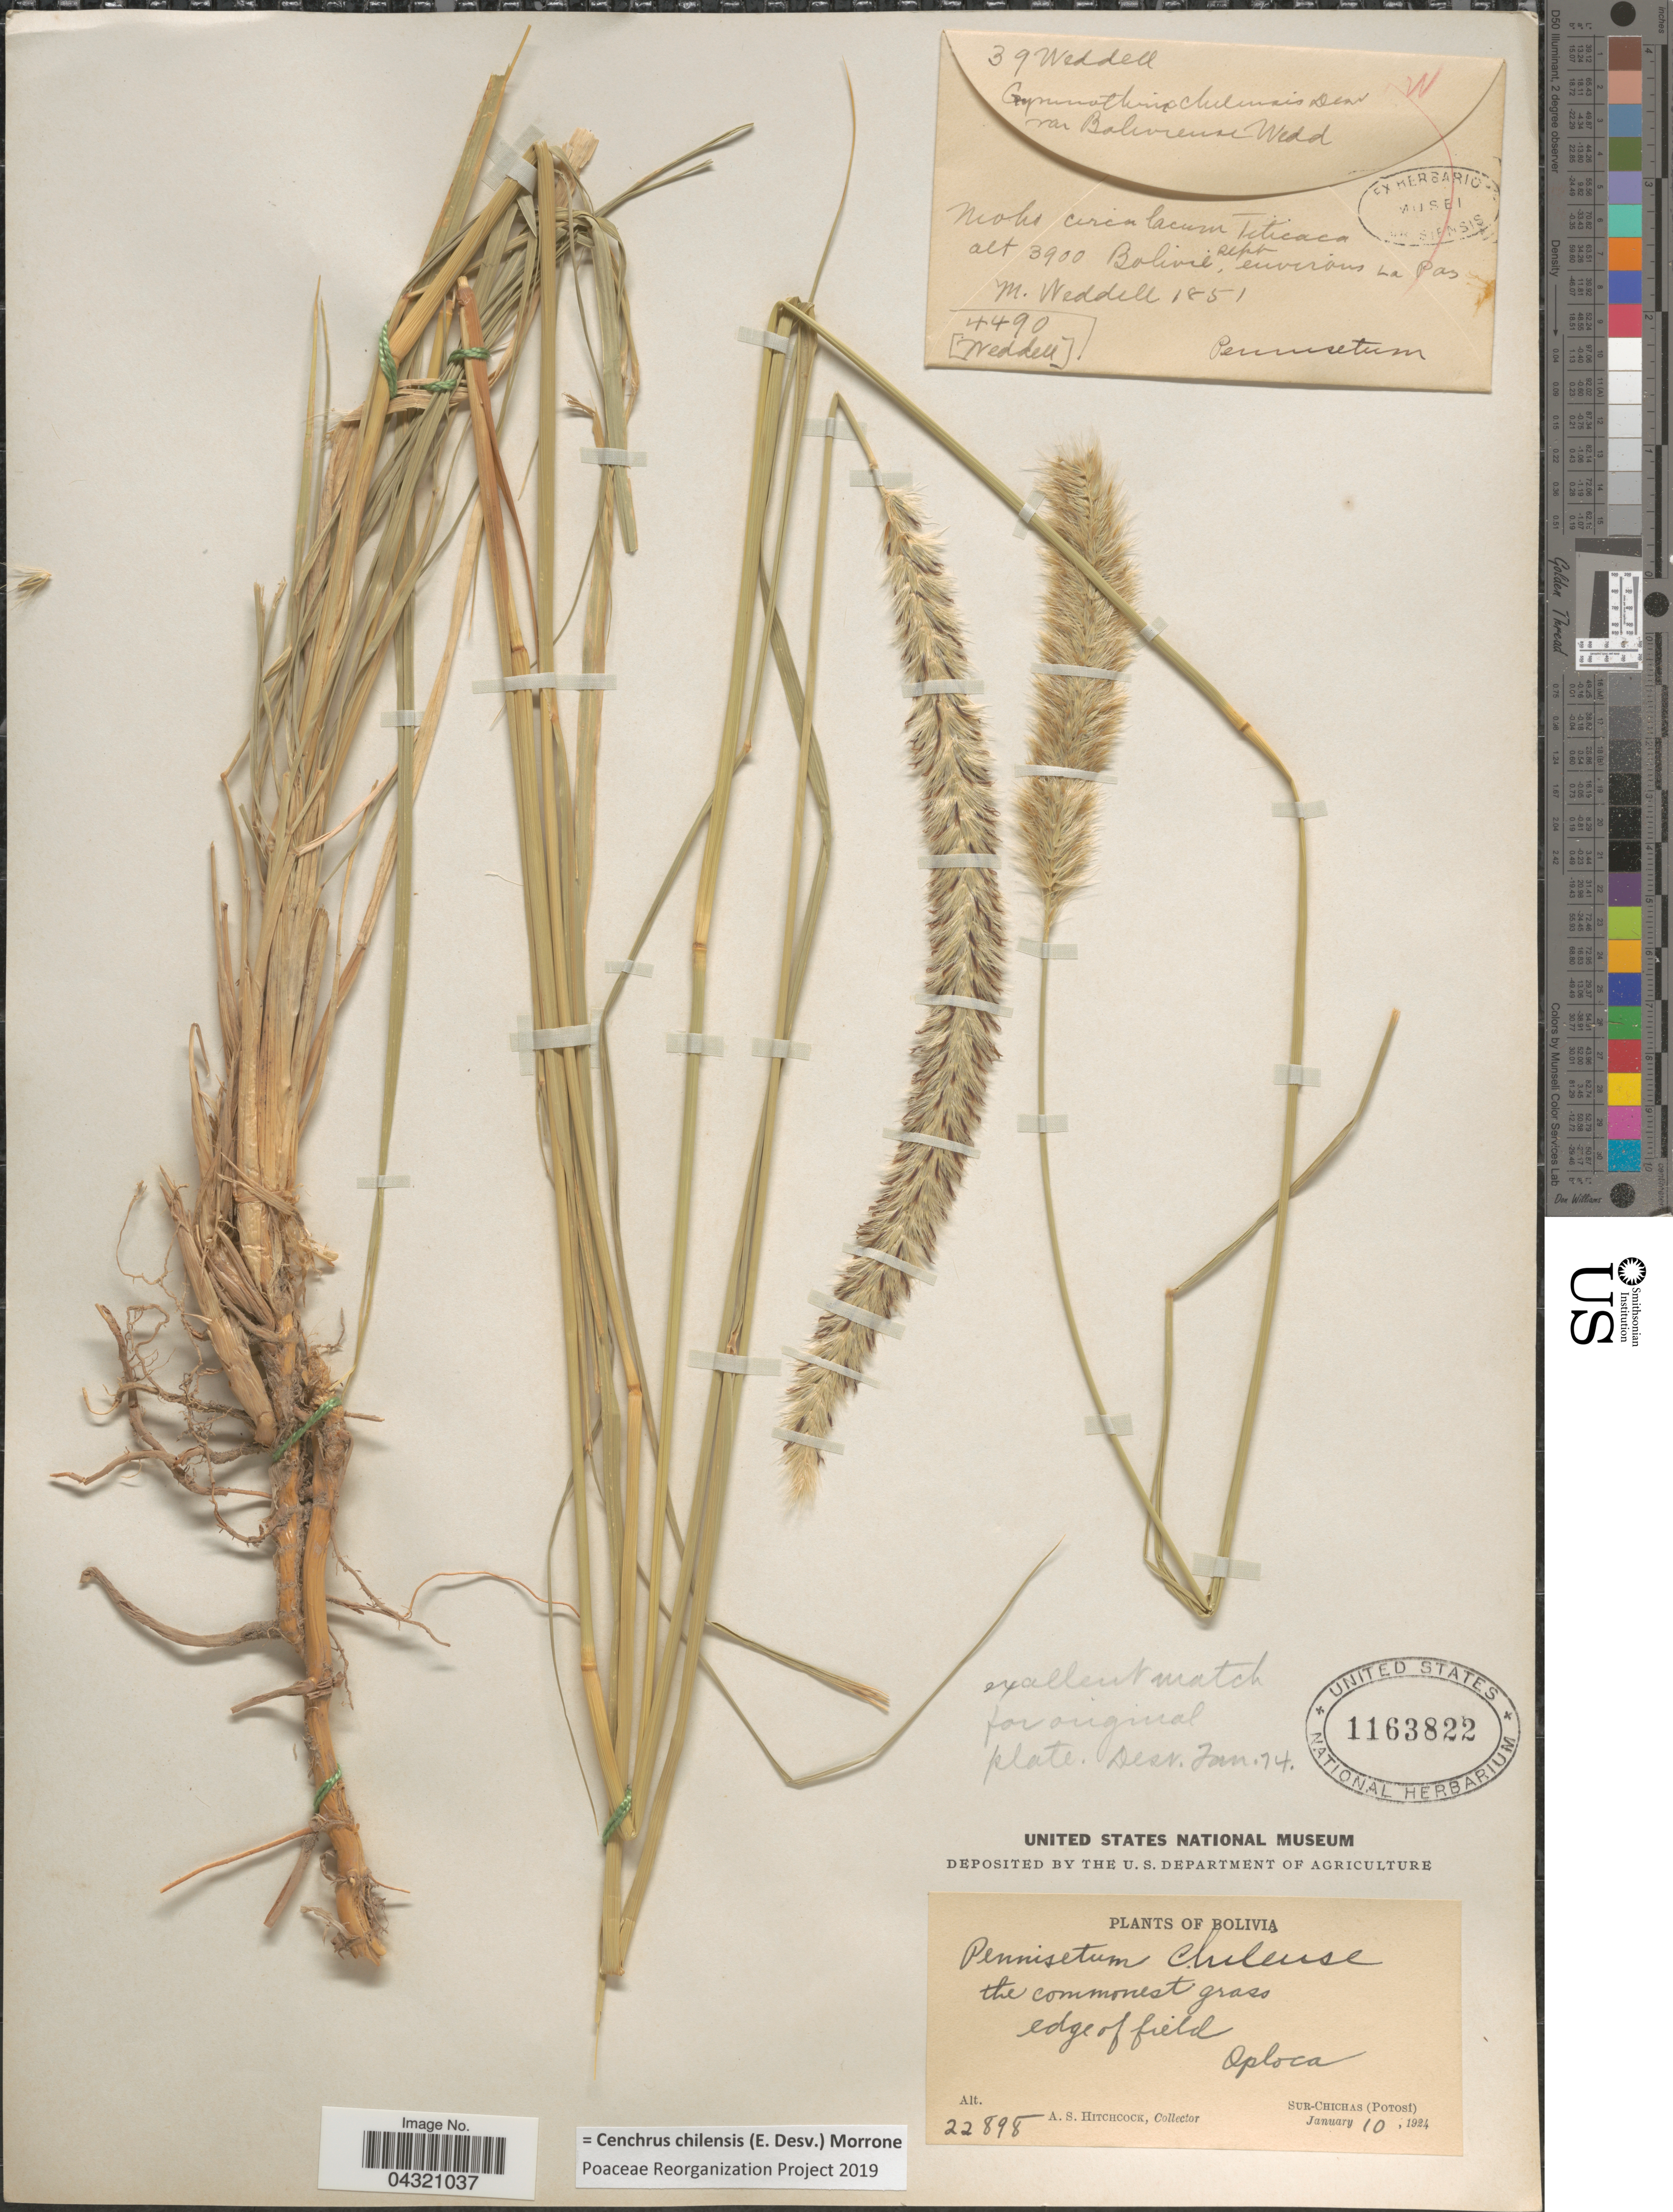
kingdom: Plantae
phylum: Tracheophyta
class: Liliopsida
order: Poales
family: Poaceae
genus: Cenchrus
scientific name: Cenchrus chilensis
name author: (É. Desv.) Morrone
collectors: A. S. Hitchcock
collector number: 22898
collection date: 1924-01-10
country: Bolivia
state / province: Potosi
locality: Oploca. Sur-Chichas.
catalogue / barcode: US 1163822